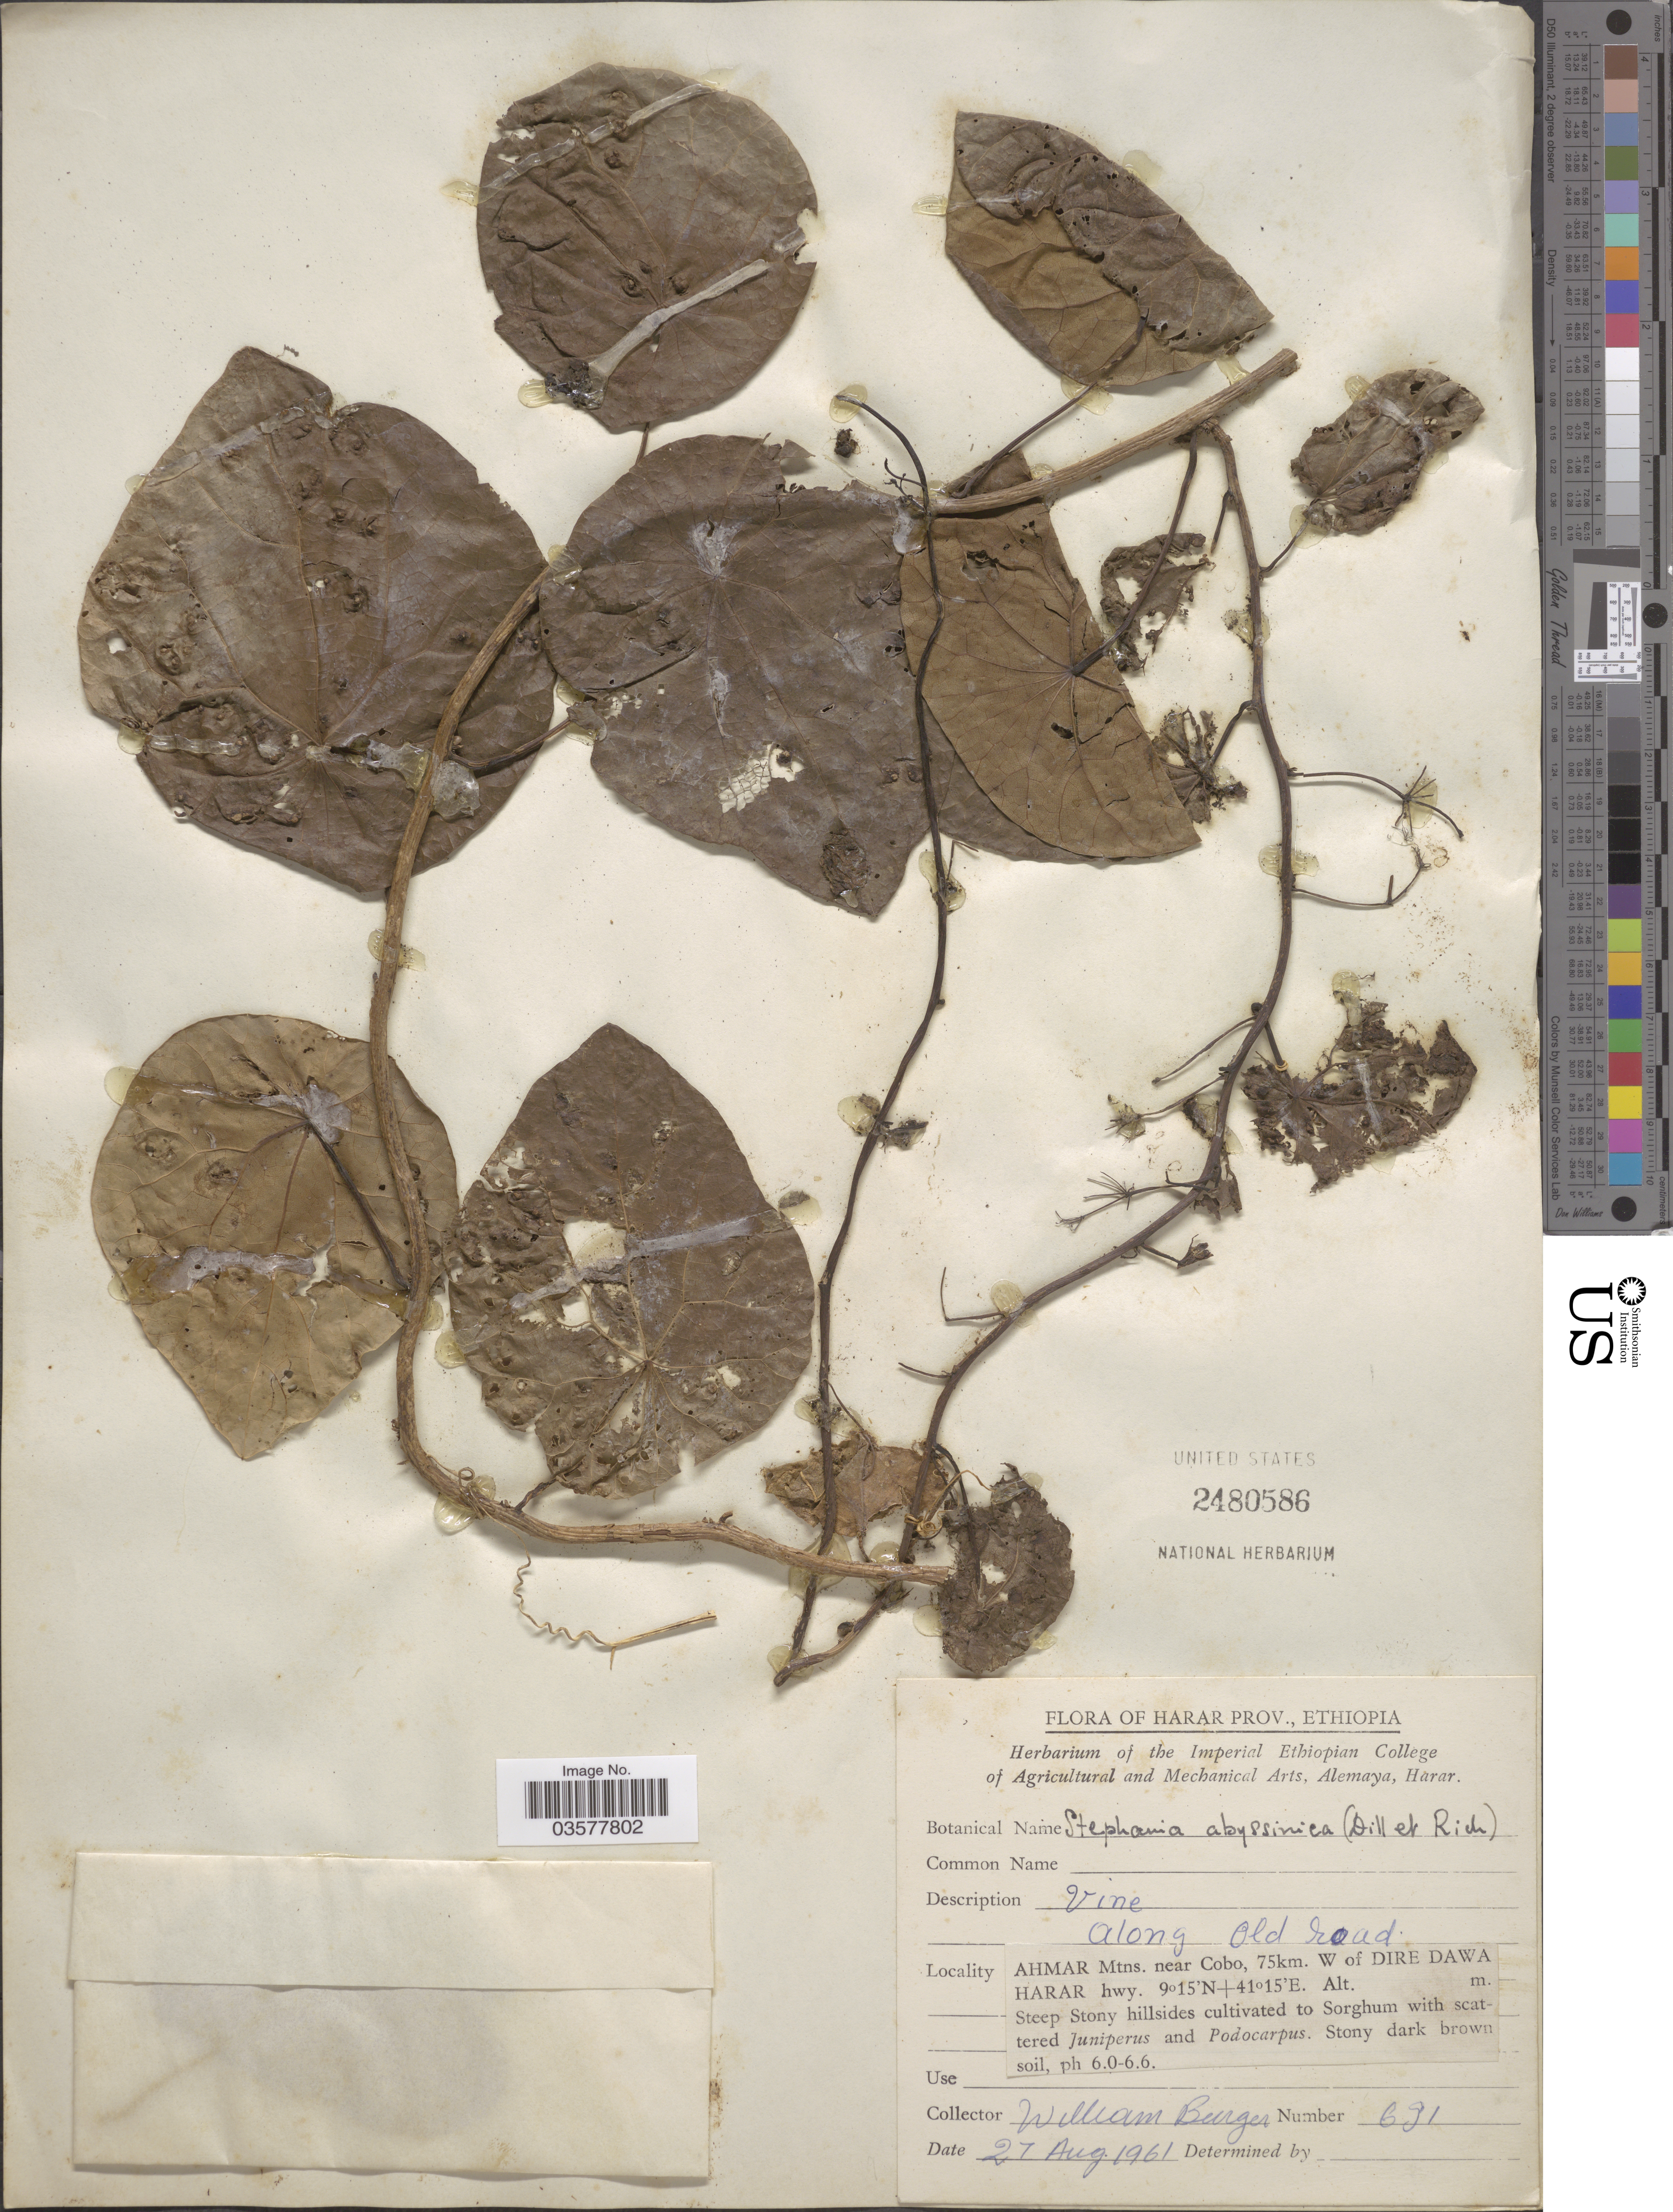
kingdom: Plantae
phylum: Tracheophyta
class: Magnoliopsida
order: Ranunculales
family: Menispermaceae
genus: Stephania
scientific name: Stephania abyssinica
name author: (Quart.-Dill. & A. Rich.) Walp.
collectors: W. Burger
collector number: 691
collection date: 1961-08-27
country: Ethiopia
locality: Harar Prov. Ahmar Mtns. near Cobo, 75km. W of Dire Dawa Harar hwy.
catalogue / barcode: US 2480586